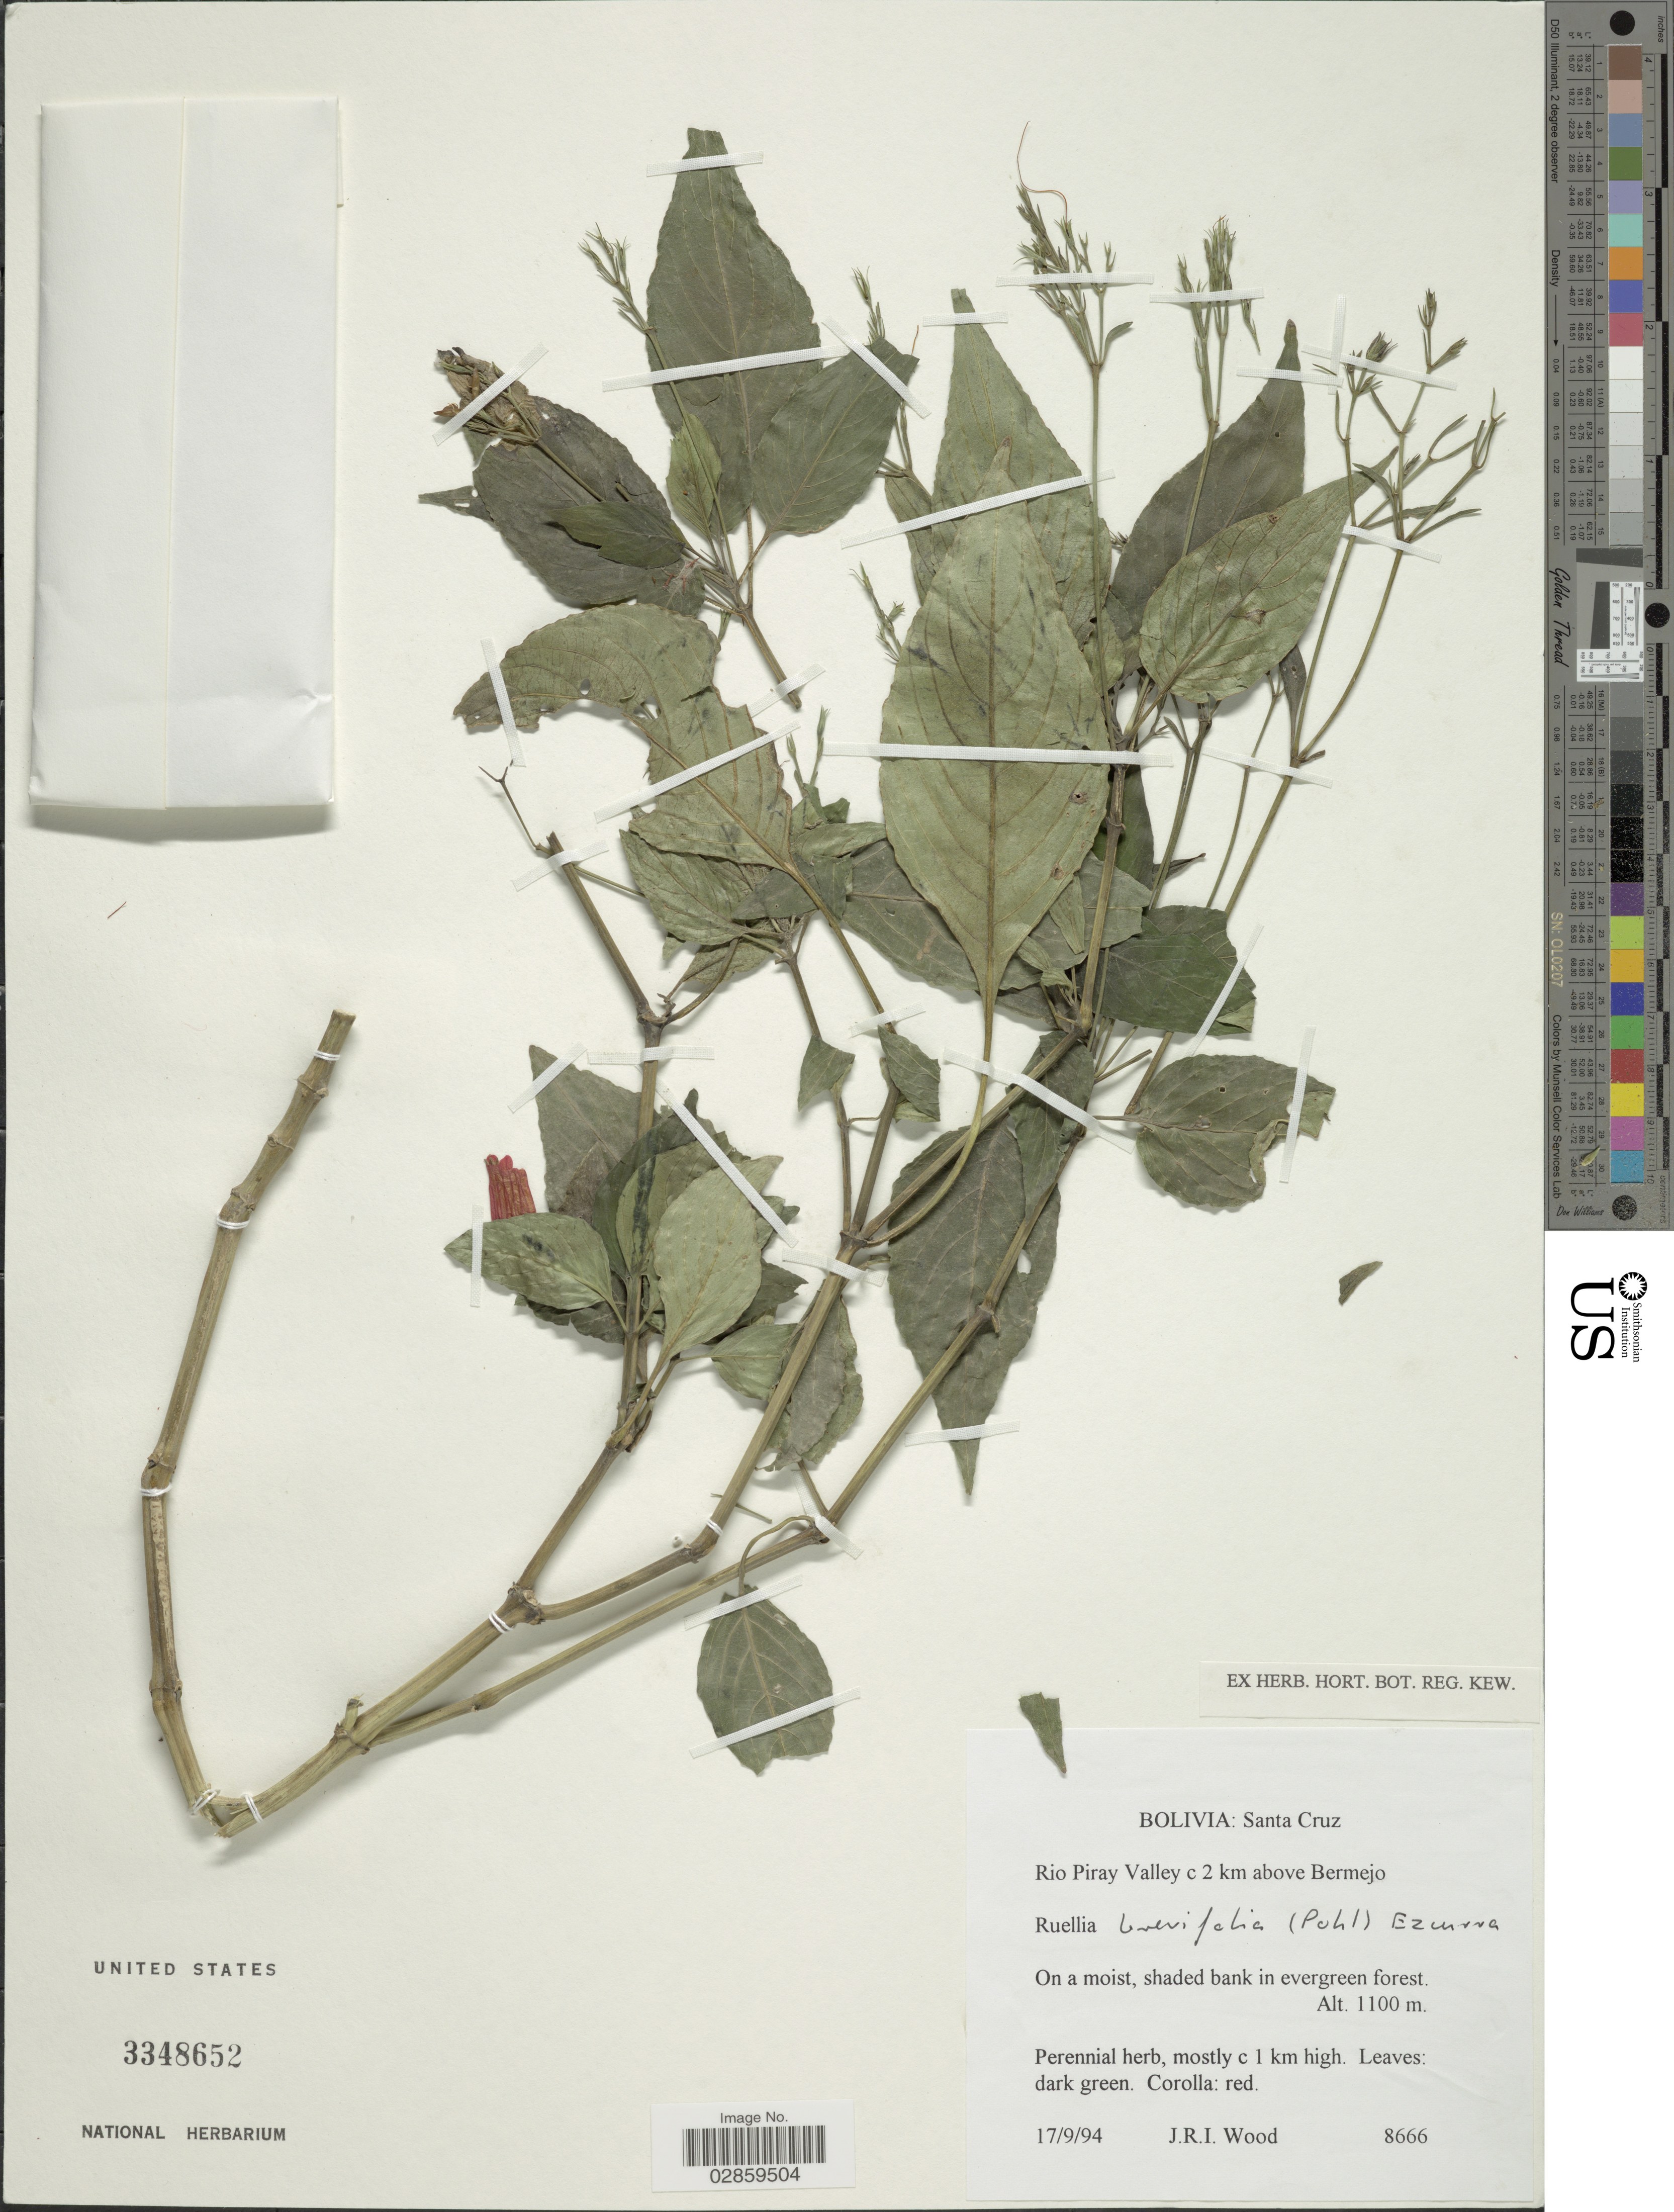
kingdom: Plantae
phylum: Tracheophyta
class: Magnoliopsida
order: Lamiales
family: Acanthaceae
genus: Ruellia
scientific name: Ruellia brevifolia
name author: (Pohl) C. Ezcurra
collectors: J. R. I. Wood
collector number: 8666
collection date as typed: Transcribed d/m/y: 17/9/94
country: Bolivia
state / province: Santa Cruz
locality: Rio Piray Valley c 2 km above Bermejo.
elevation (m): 1100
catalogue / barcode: US 3348652